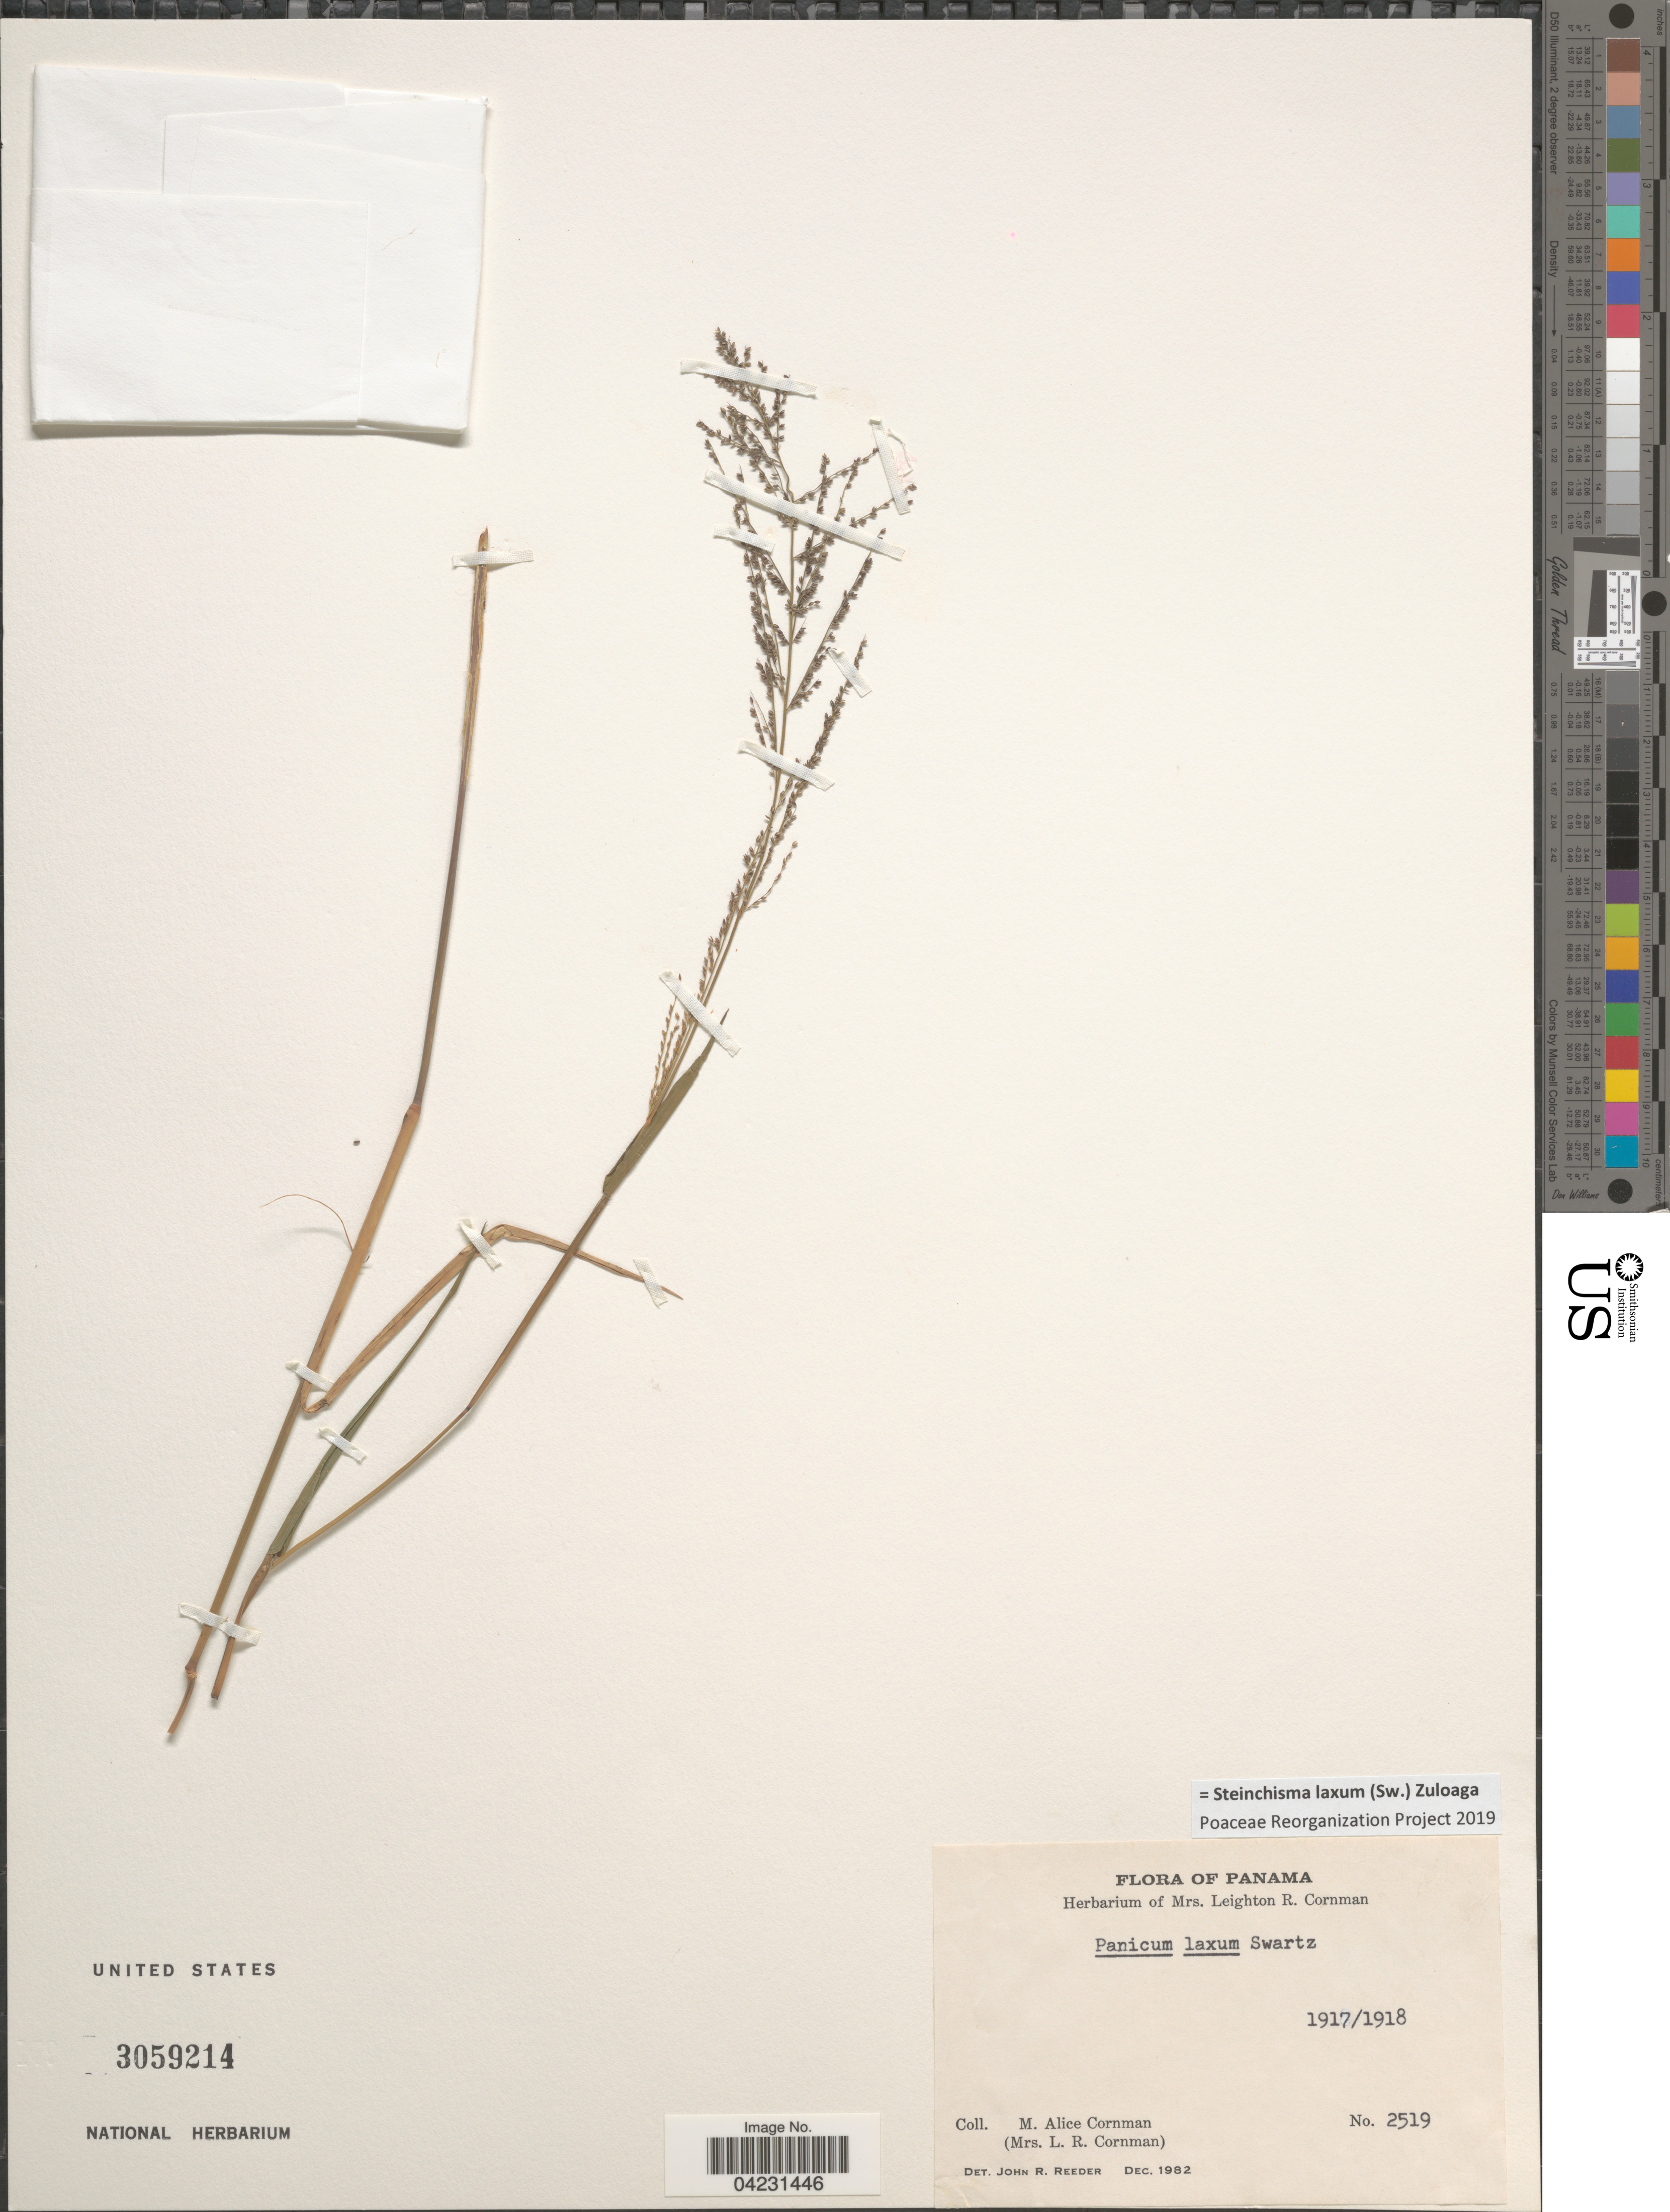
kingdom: Plantae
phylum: Tracheophyta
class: Liliopsida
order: Poales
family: Poaceae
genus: Steinchisma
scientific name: Steinchisma laxum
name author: (Sw.) Zuloaga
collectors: M. Cornman & L. Cornman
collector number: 2519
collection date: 1917/1918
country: Panama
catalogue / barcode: US 3059214